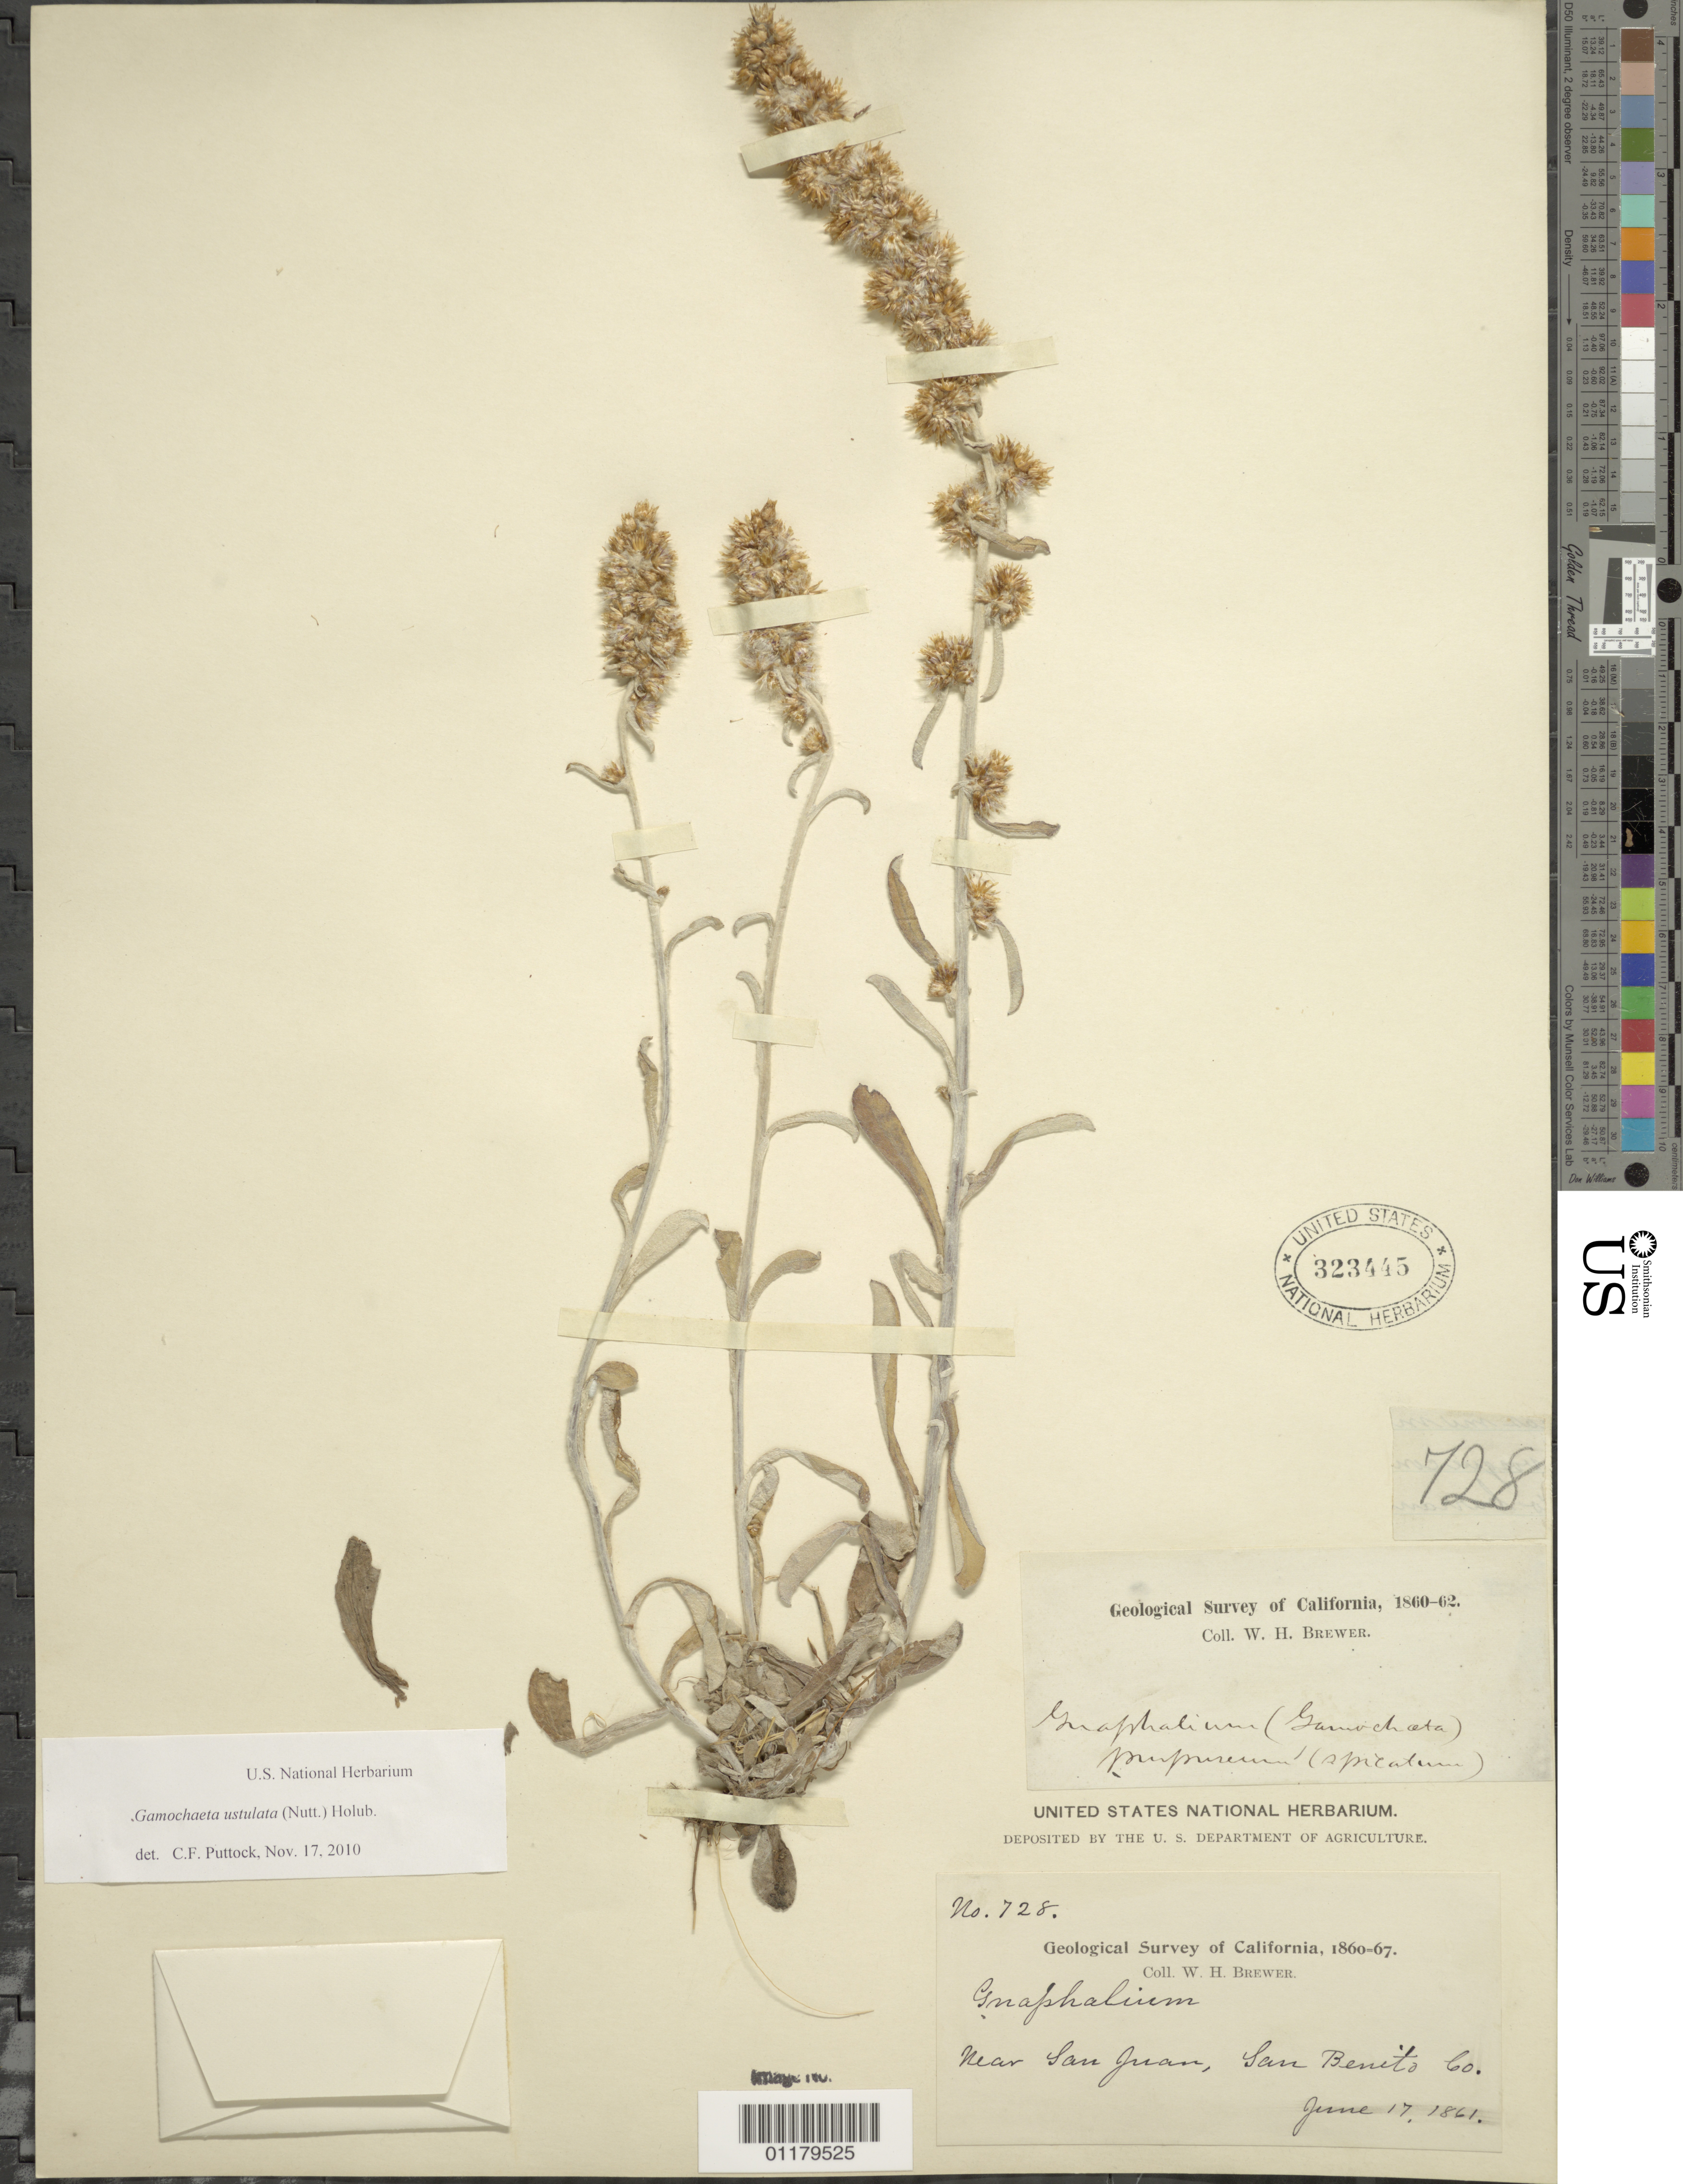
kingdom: Plantae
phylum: Tracheophyta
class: Magnoliopsida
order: Asterales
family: Asteraceae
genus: Gamochaeta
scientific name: Gamochaeta ustulata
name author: (Nutt.) Holub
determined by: Puttock, C. F.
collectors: W. H. Brewer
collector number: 728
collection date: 1861-06-17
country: United States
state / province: California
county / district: San Benito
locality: near San Juan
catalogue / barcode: US 323445